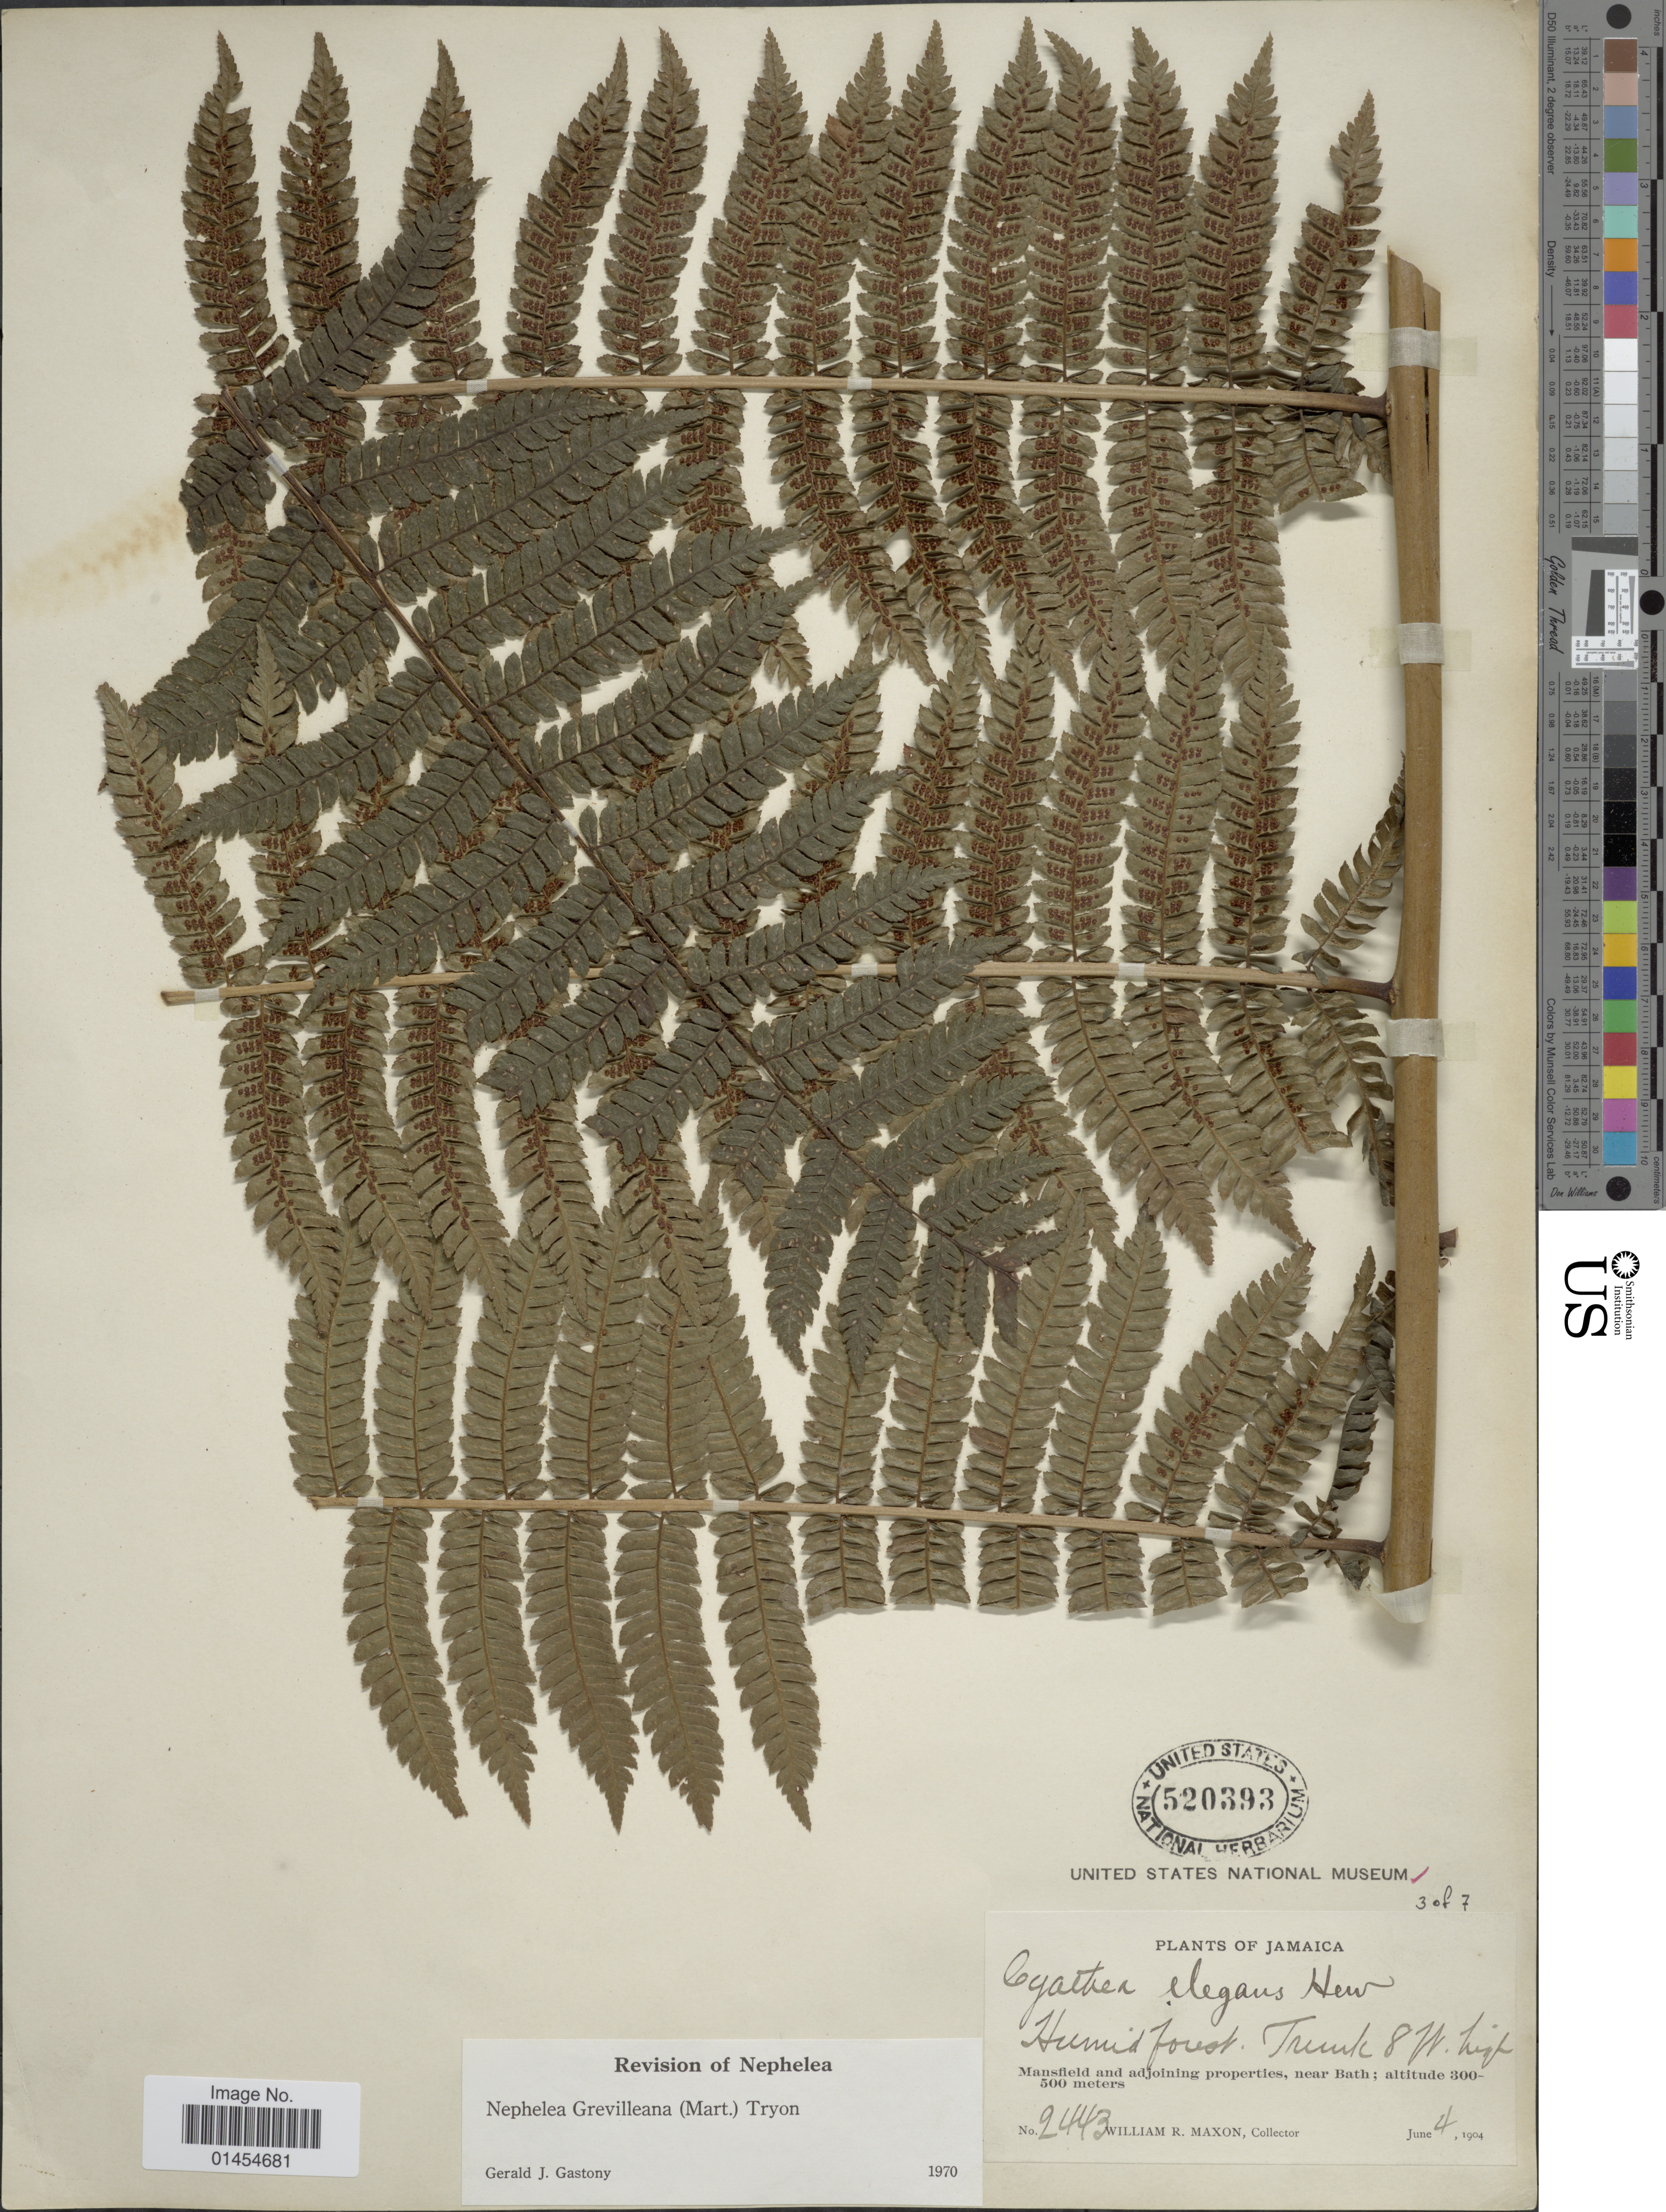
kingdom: Plantae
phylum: Tracheophyta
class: Polypodiopsida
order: Cyatheales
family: Cyatheaceae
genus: Alsophila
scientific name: Alsophila grevilleana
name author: (Mart.) D.S. Conant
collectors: W. R. Maxon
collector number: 2443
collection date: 1904-06-04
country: Jamaica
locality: Mansfield and adjoining properties, near Bath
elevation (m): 300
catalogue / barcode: US 520393